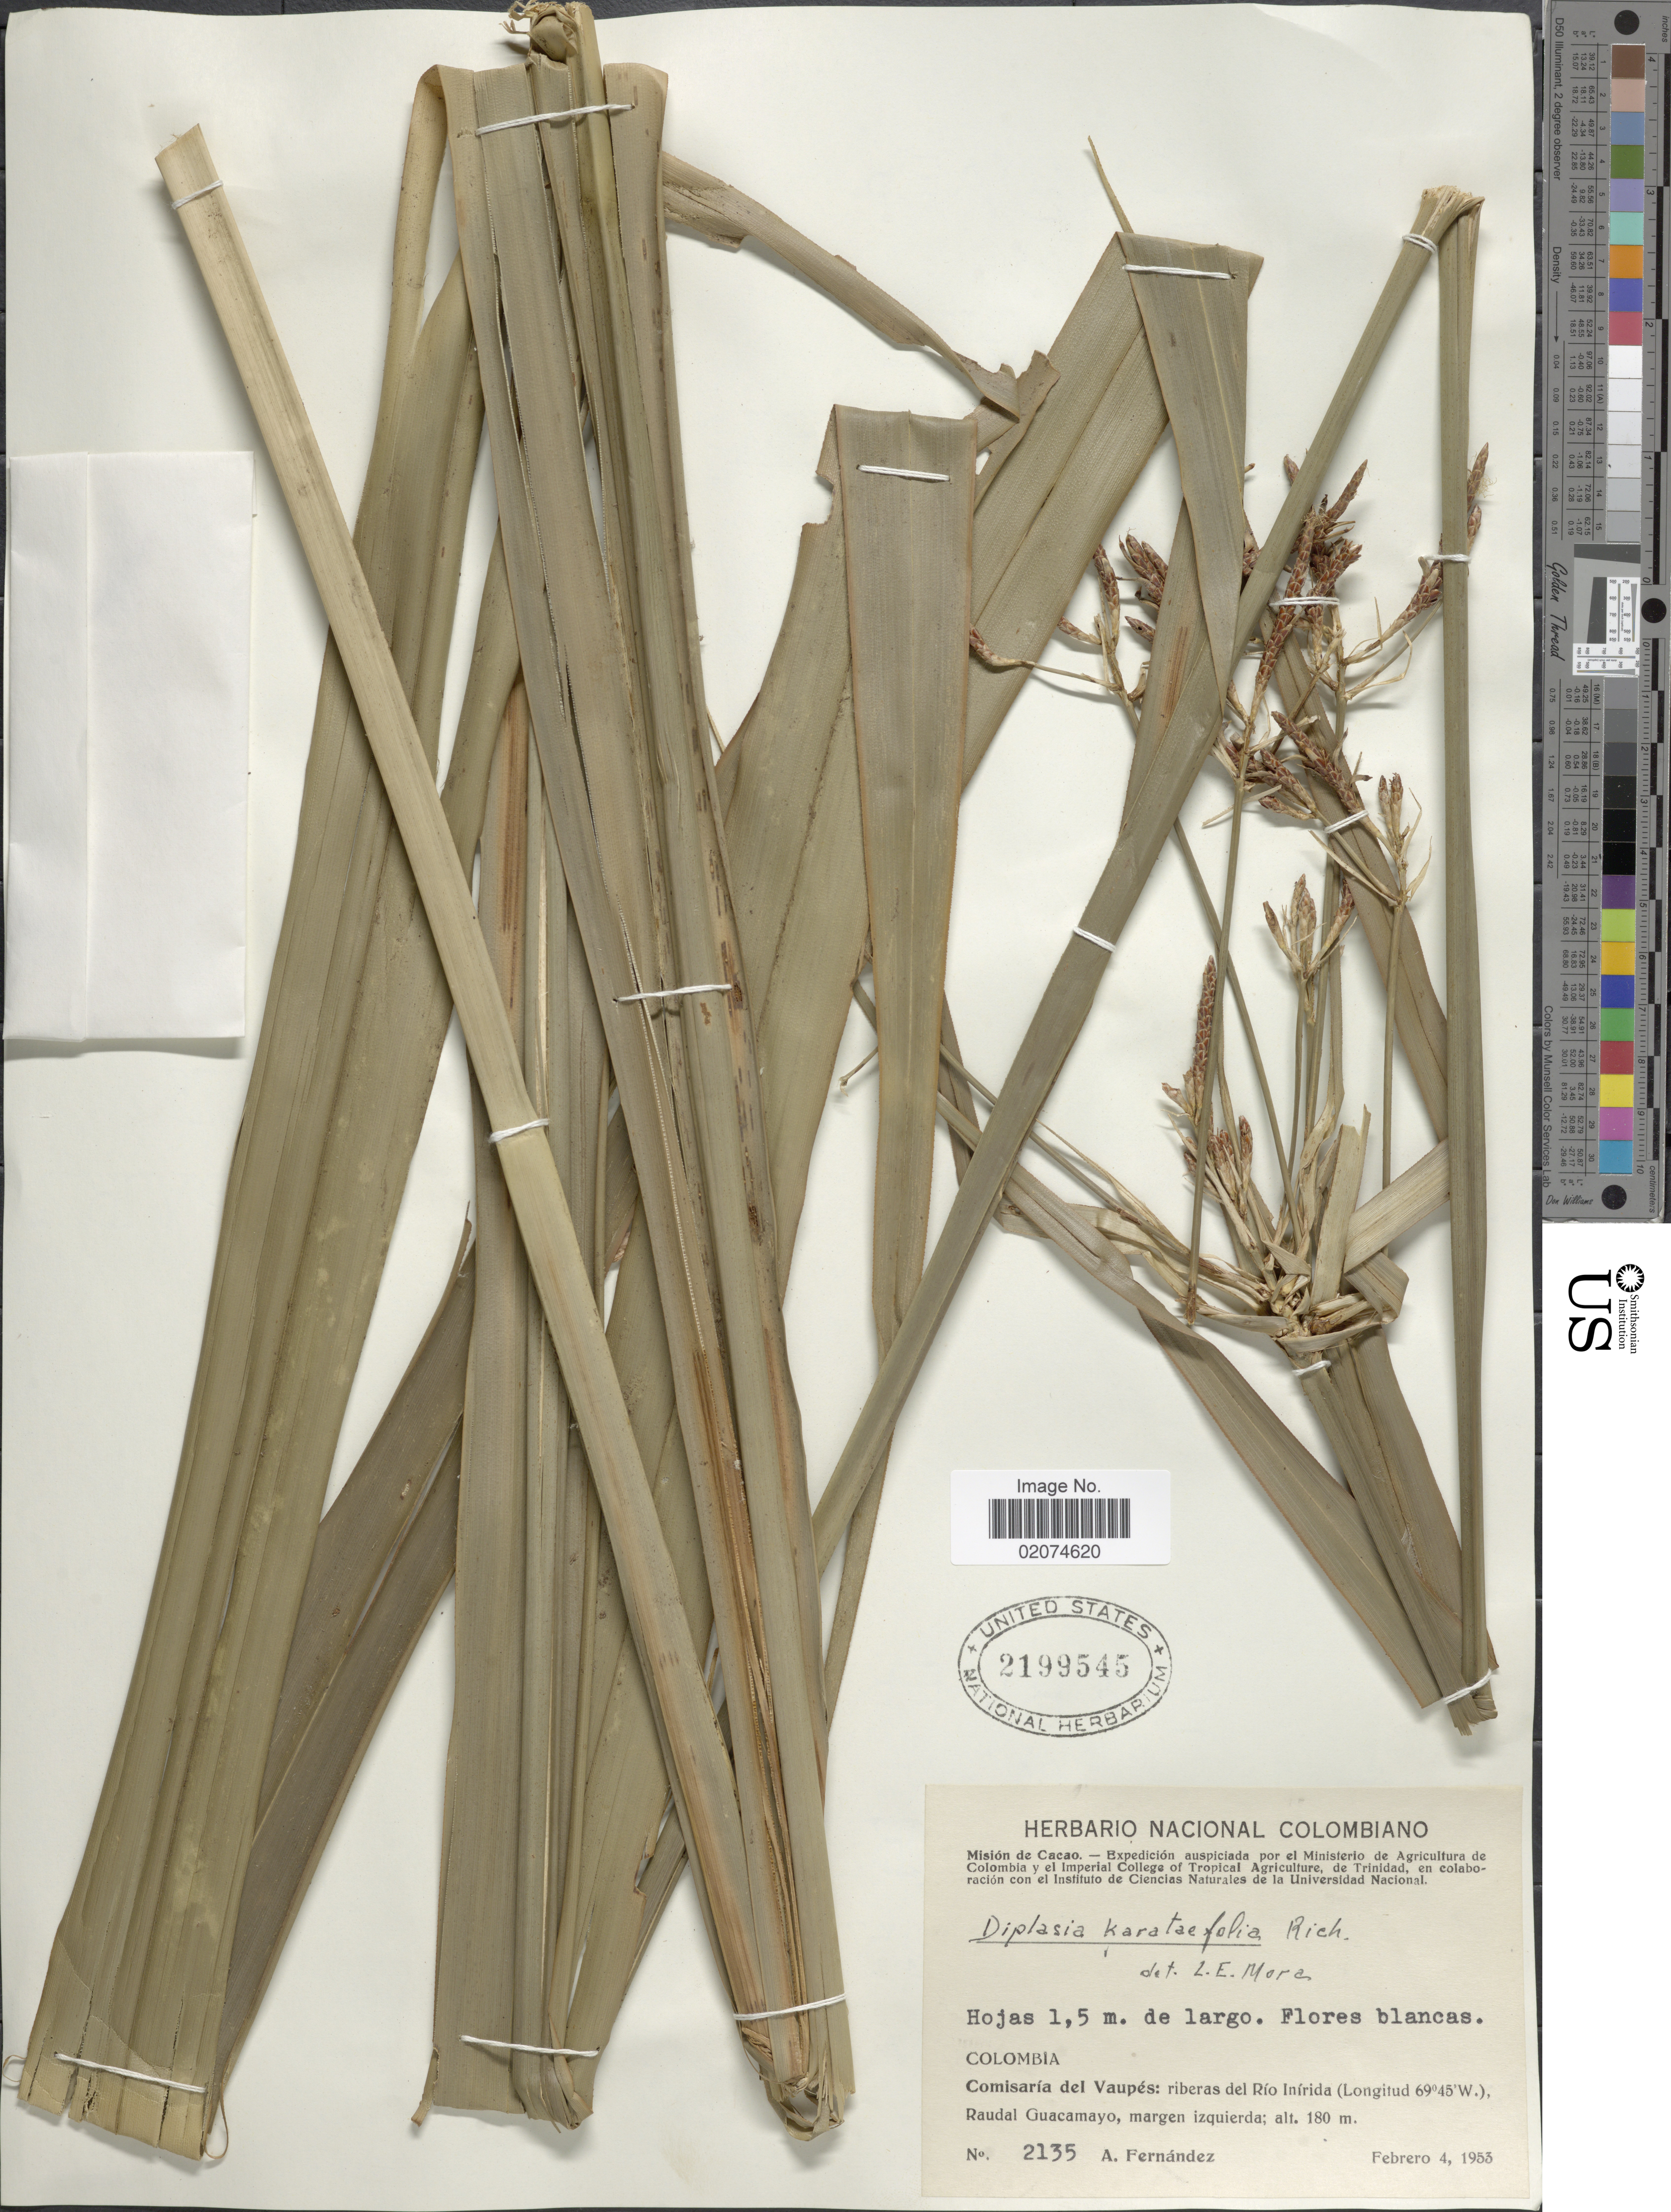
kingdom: Plantae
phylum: Tracheophyta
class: Liliopsida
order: Poales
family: Cyperaceae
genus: Diplasia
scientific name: Diplasia karatifolia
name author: Rich.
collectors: A. Fernández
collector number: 2135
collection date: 1953-02-04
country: Colombia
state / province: Vaupés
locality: Comisario del Vaupes: riberas del Rio Inirida, Raudal Cuacamayo, margen izquierda.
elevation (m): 180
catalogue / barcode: US 2199545